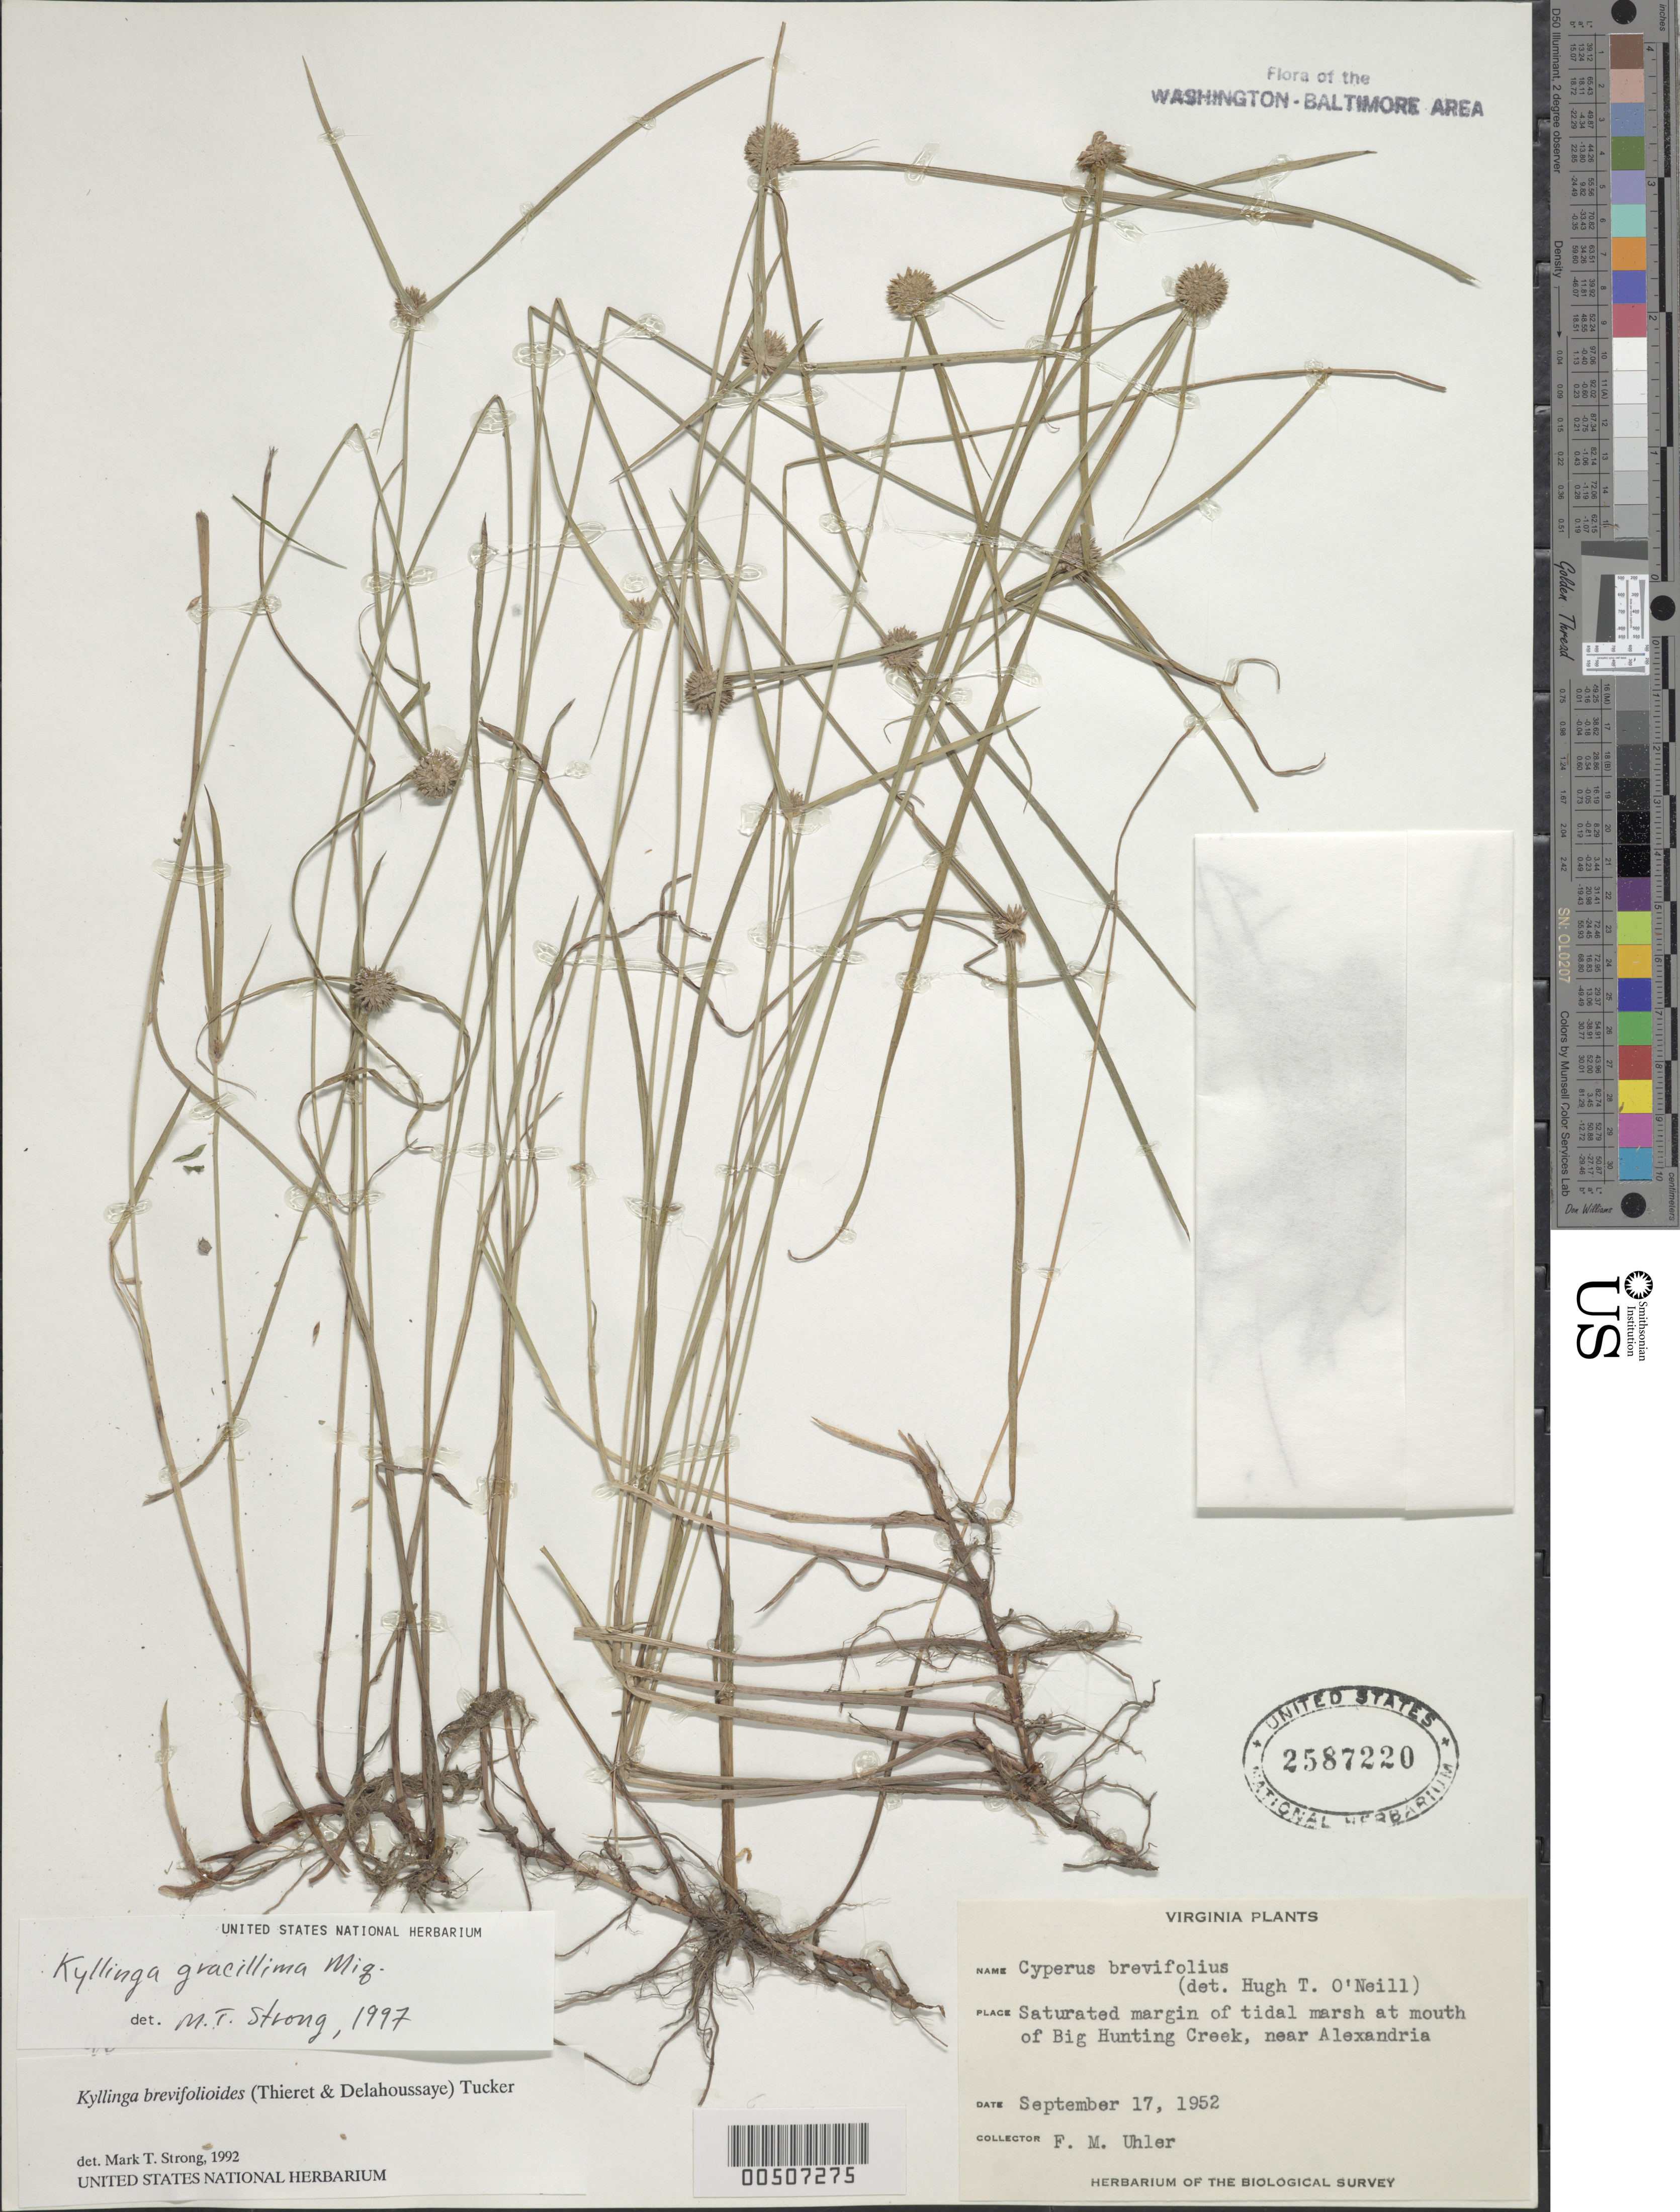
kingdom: Plantae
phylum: Tracheophyta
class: Liliopsida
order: Poales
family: Cyperaceae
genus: Cyperus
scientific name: Cyperus brevifolioides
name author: Thieret & Delahouss.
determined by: Strong, M. T., (US), Smithsonian Institution - National Museum of Natural History (UNITED STATES)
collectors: F. M. Uhler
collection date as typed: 17 Sep 1952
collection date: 1952-09-17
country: United States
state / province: Virginia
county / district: City of Alexandria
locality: Mouth of Big Hunting Creek, near Alexandria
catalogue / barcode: US 2587220